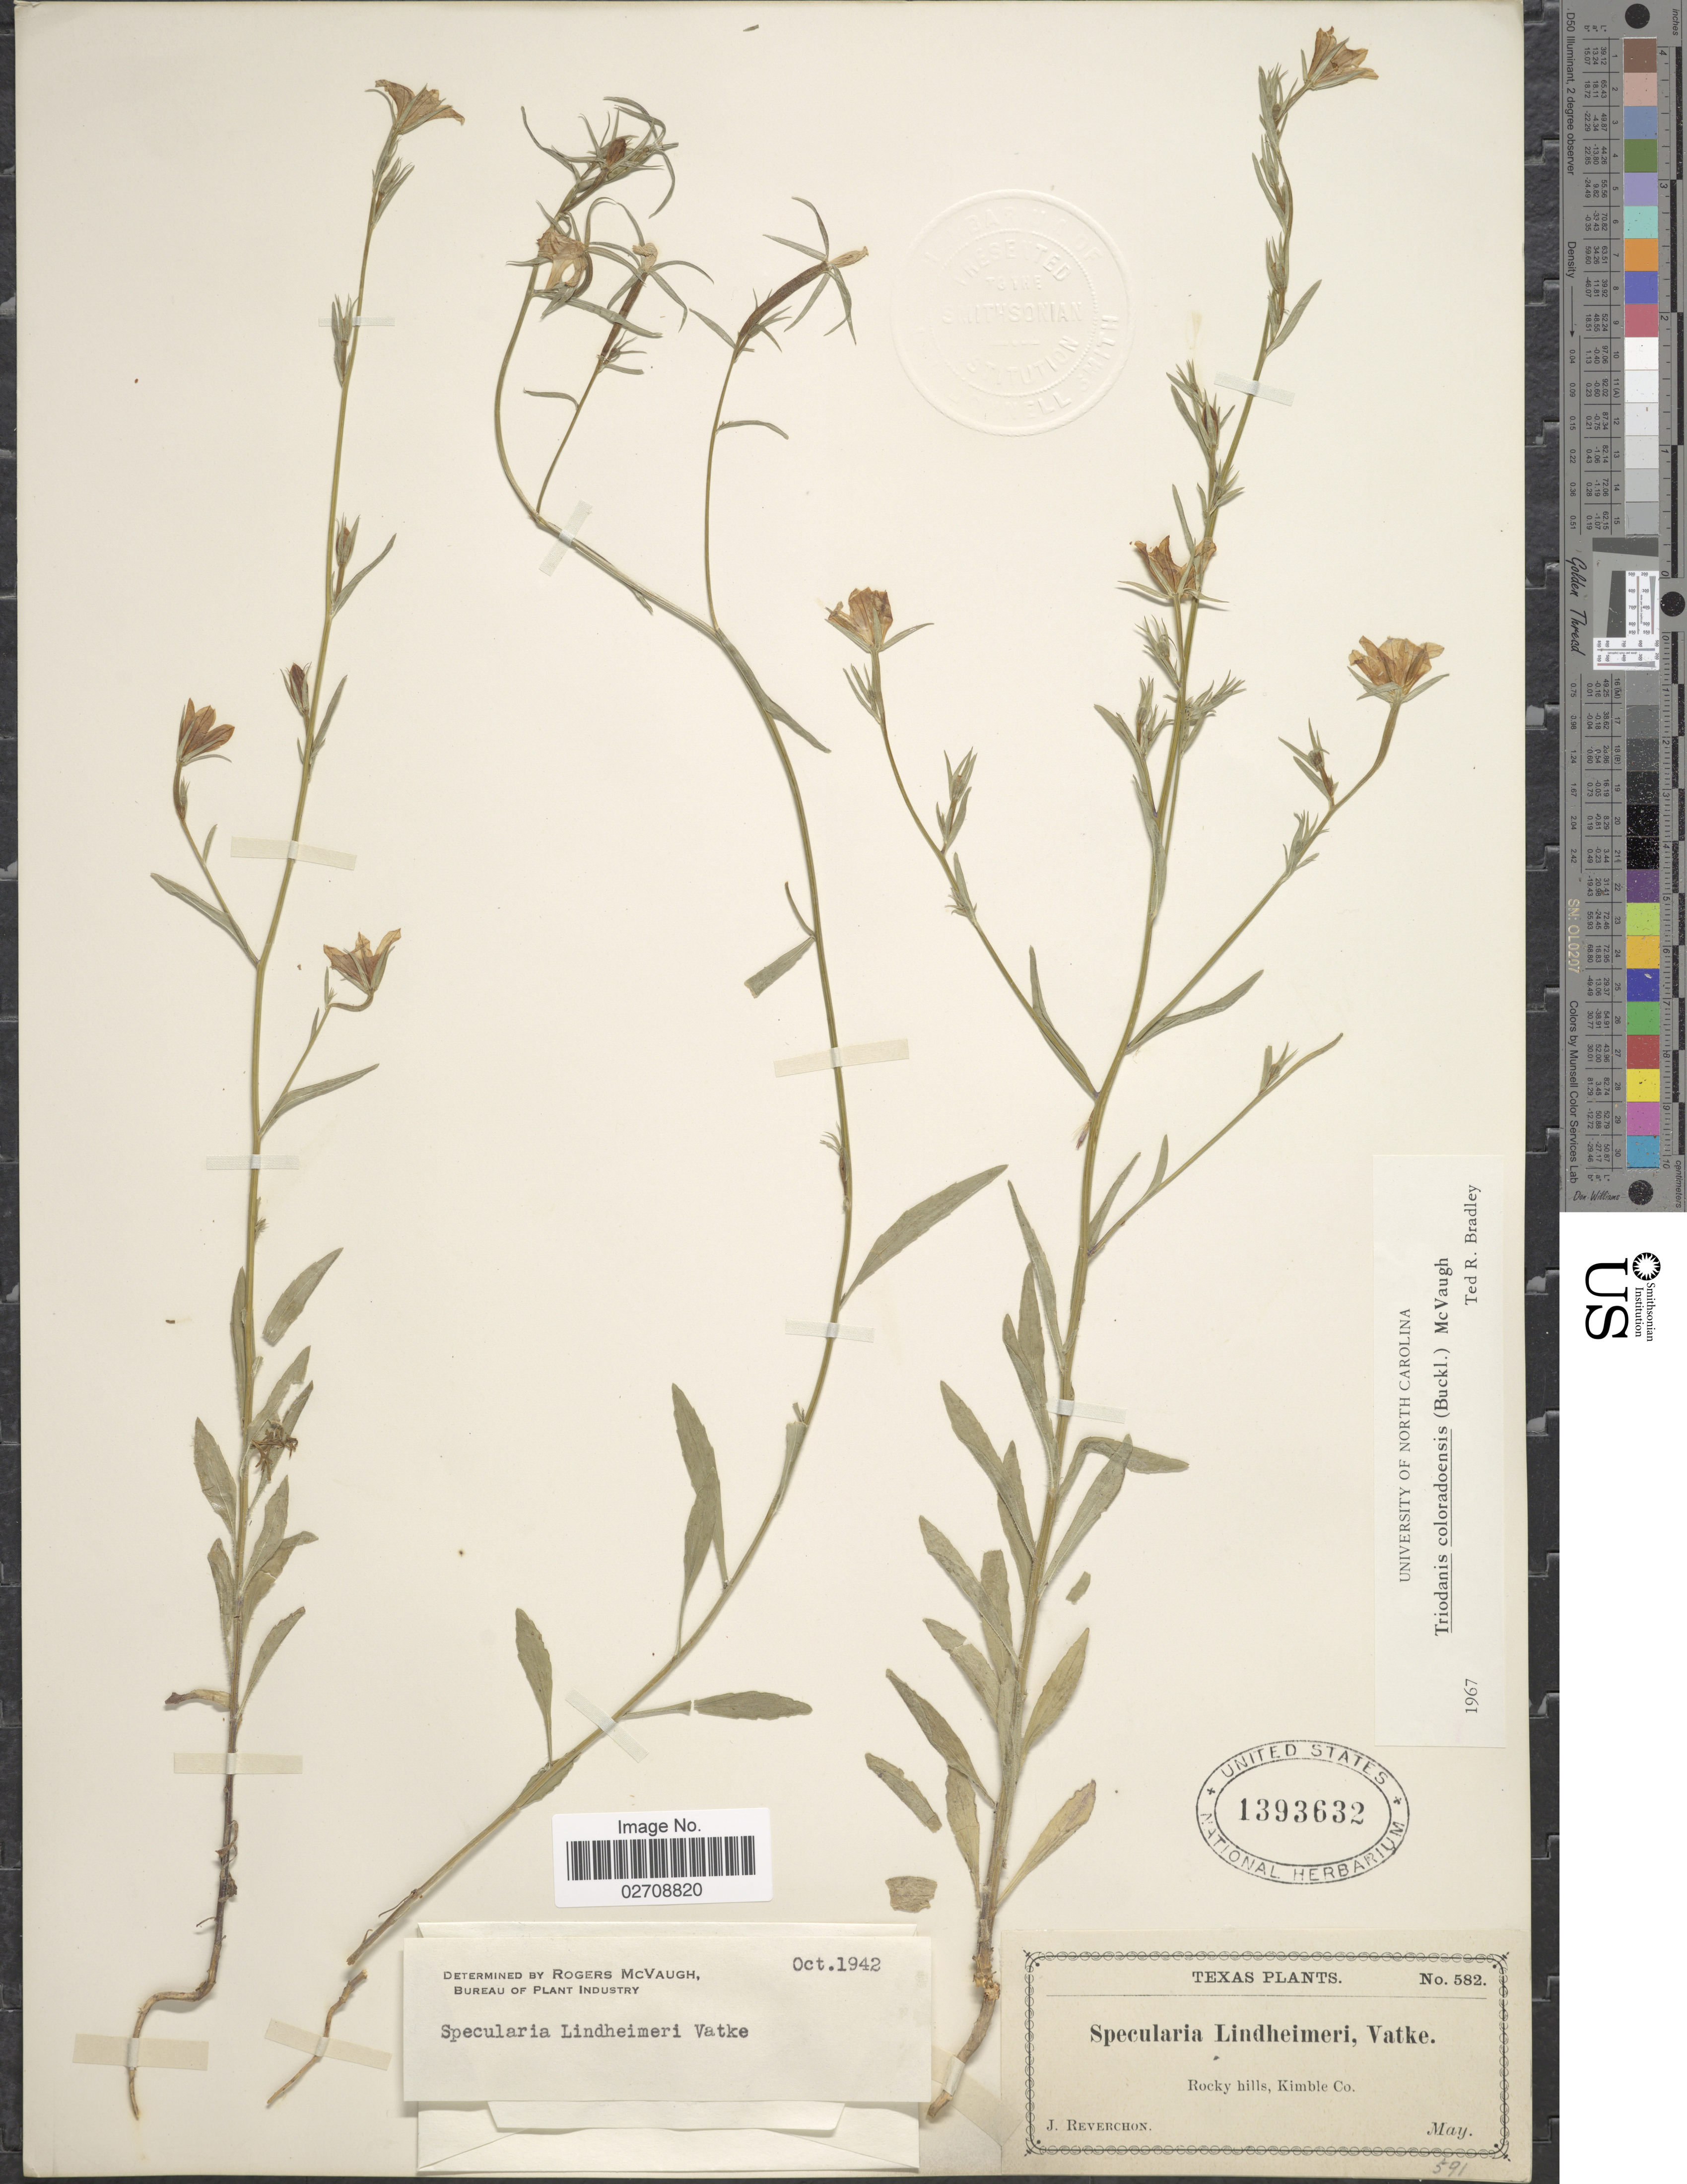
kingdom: Plantae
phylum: Tracheophyta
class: Magnoliopsida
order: Asterales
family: Campanulaceae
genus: Triodanis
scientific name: Triodanis coloradoensis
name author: (Buckley) McVaugh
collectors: J. Reverchon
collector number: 582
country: United States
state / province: Texas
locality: Rocky Hills, Kimble Co.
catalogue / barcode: US 1393632